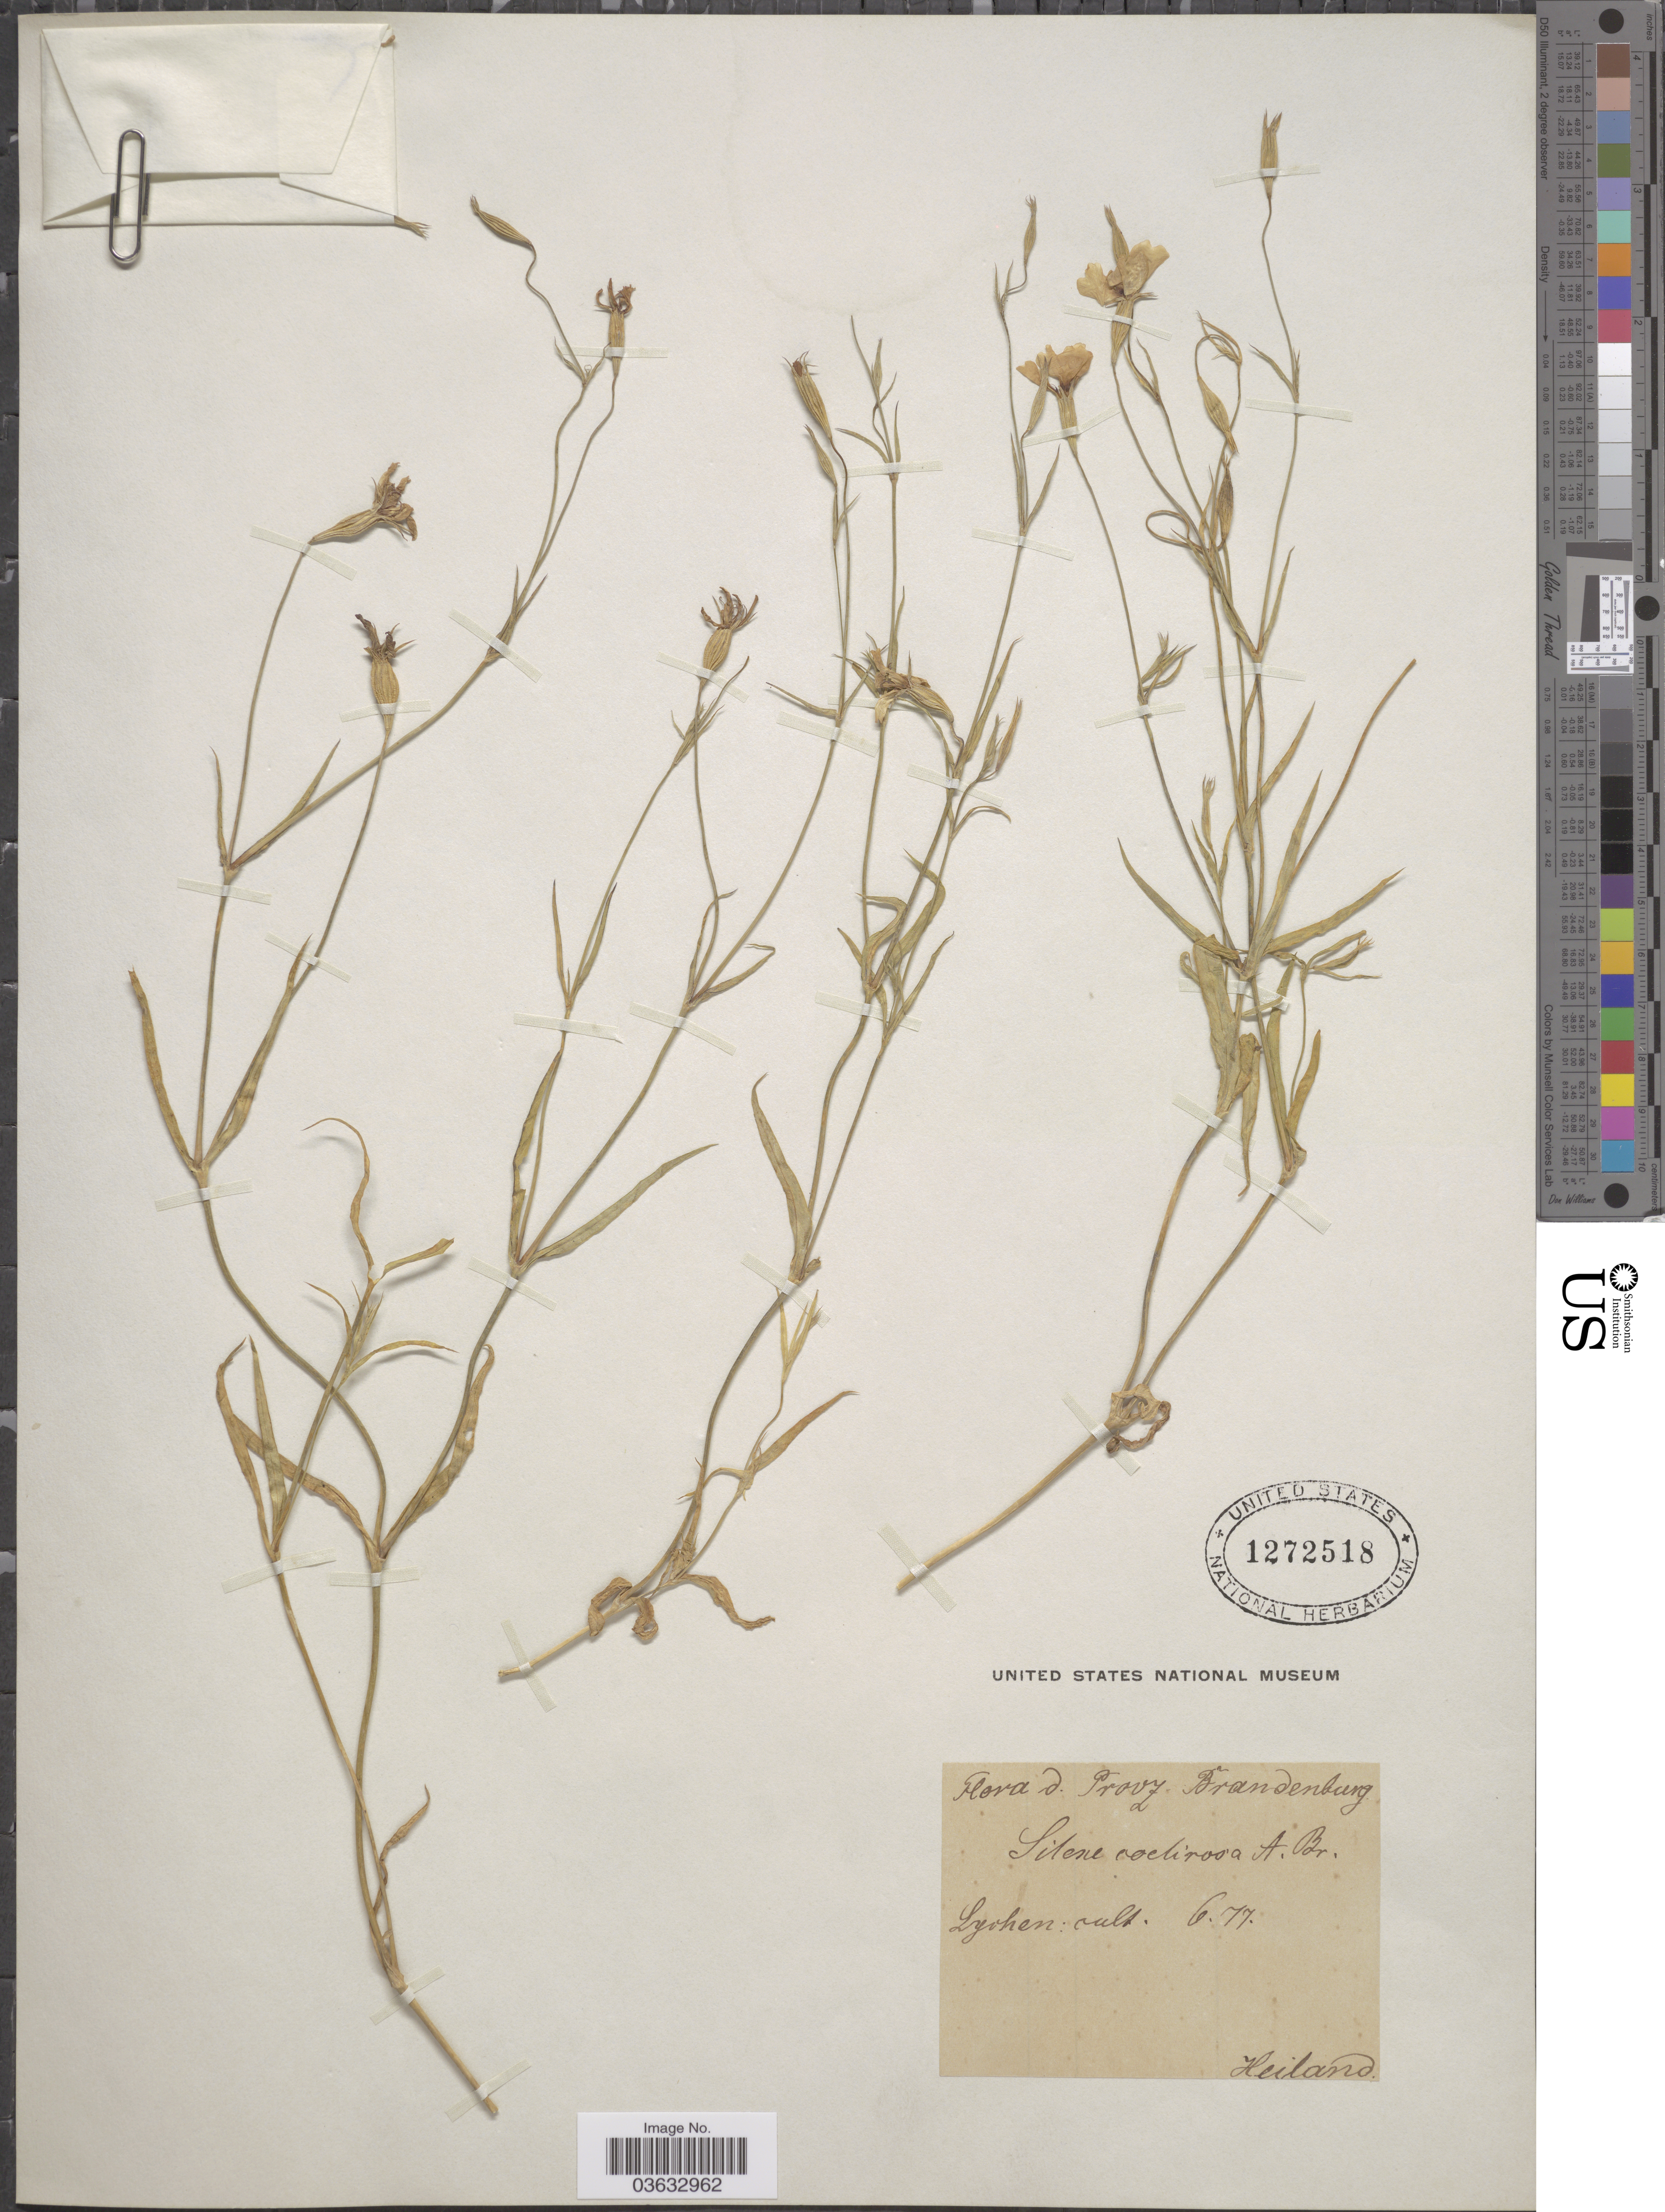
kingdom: Plantae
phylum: Tracheophyta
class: Magnoliopsida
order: Caryophyllales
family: Caryophyllaceae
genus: Eudianthe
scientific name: Eudianthe coeli-rosa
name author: (L.) Fenzl ex Endl.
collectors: -. Heiland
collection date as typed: Transcribed d/m/y: /6/77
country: Germany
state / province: Brandenburg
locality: Lyvhen.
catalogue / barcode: US 1272518